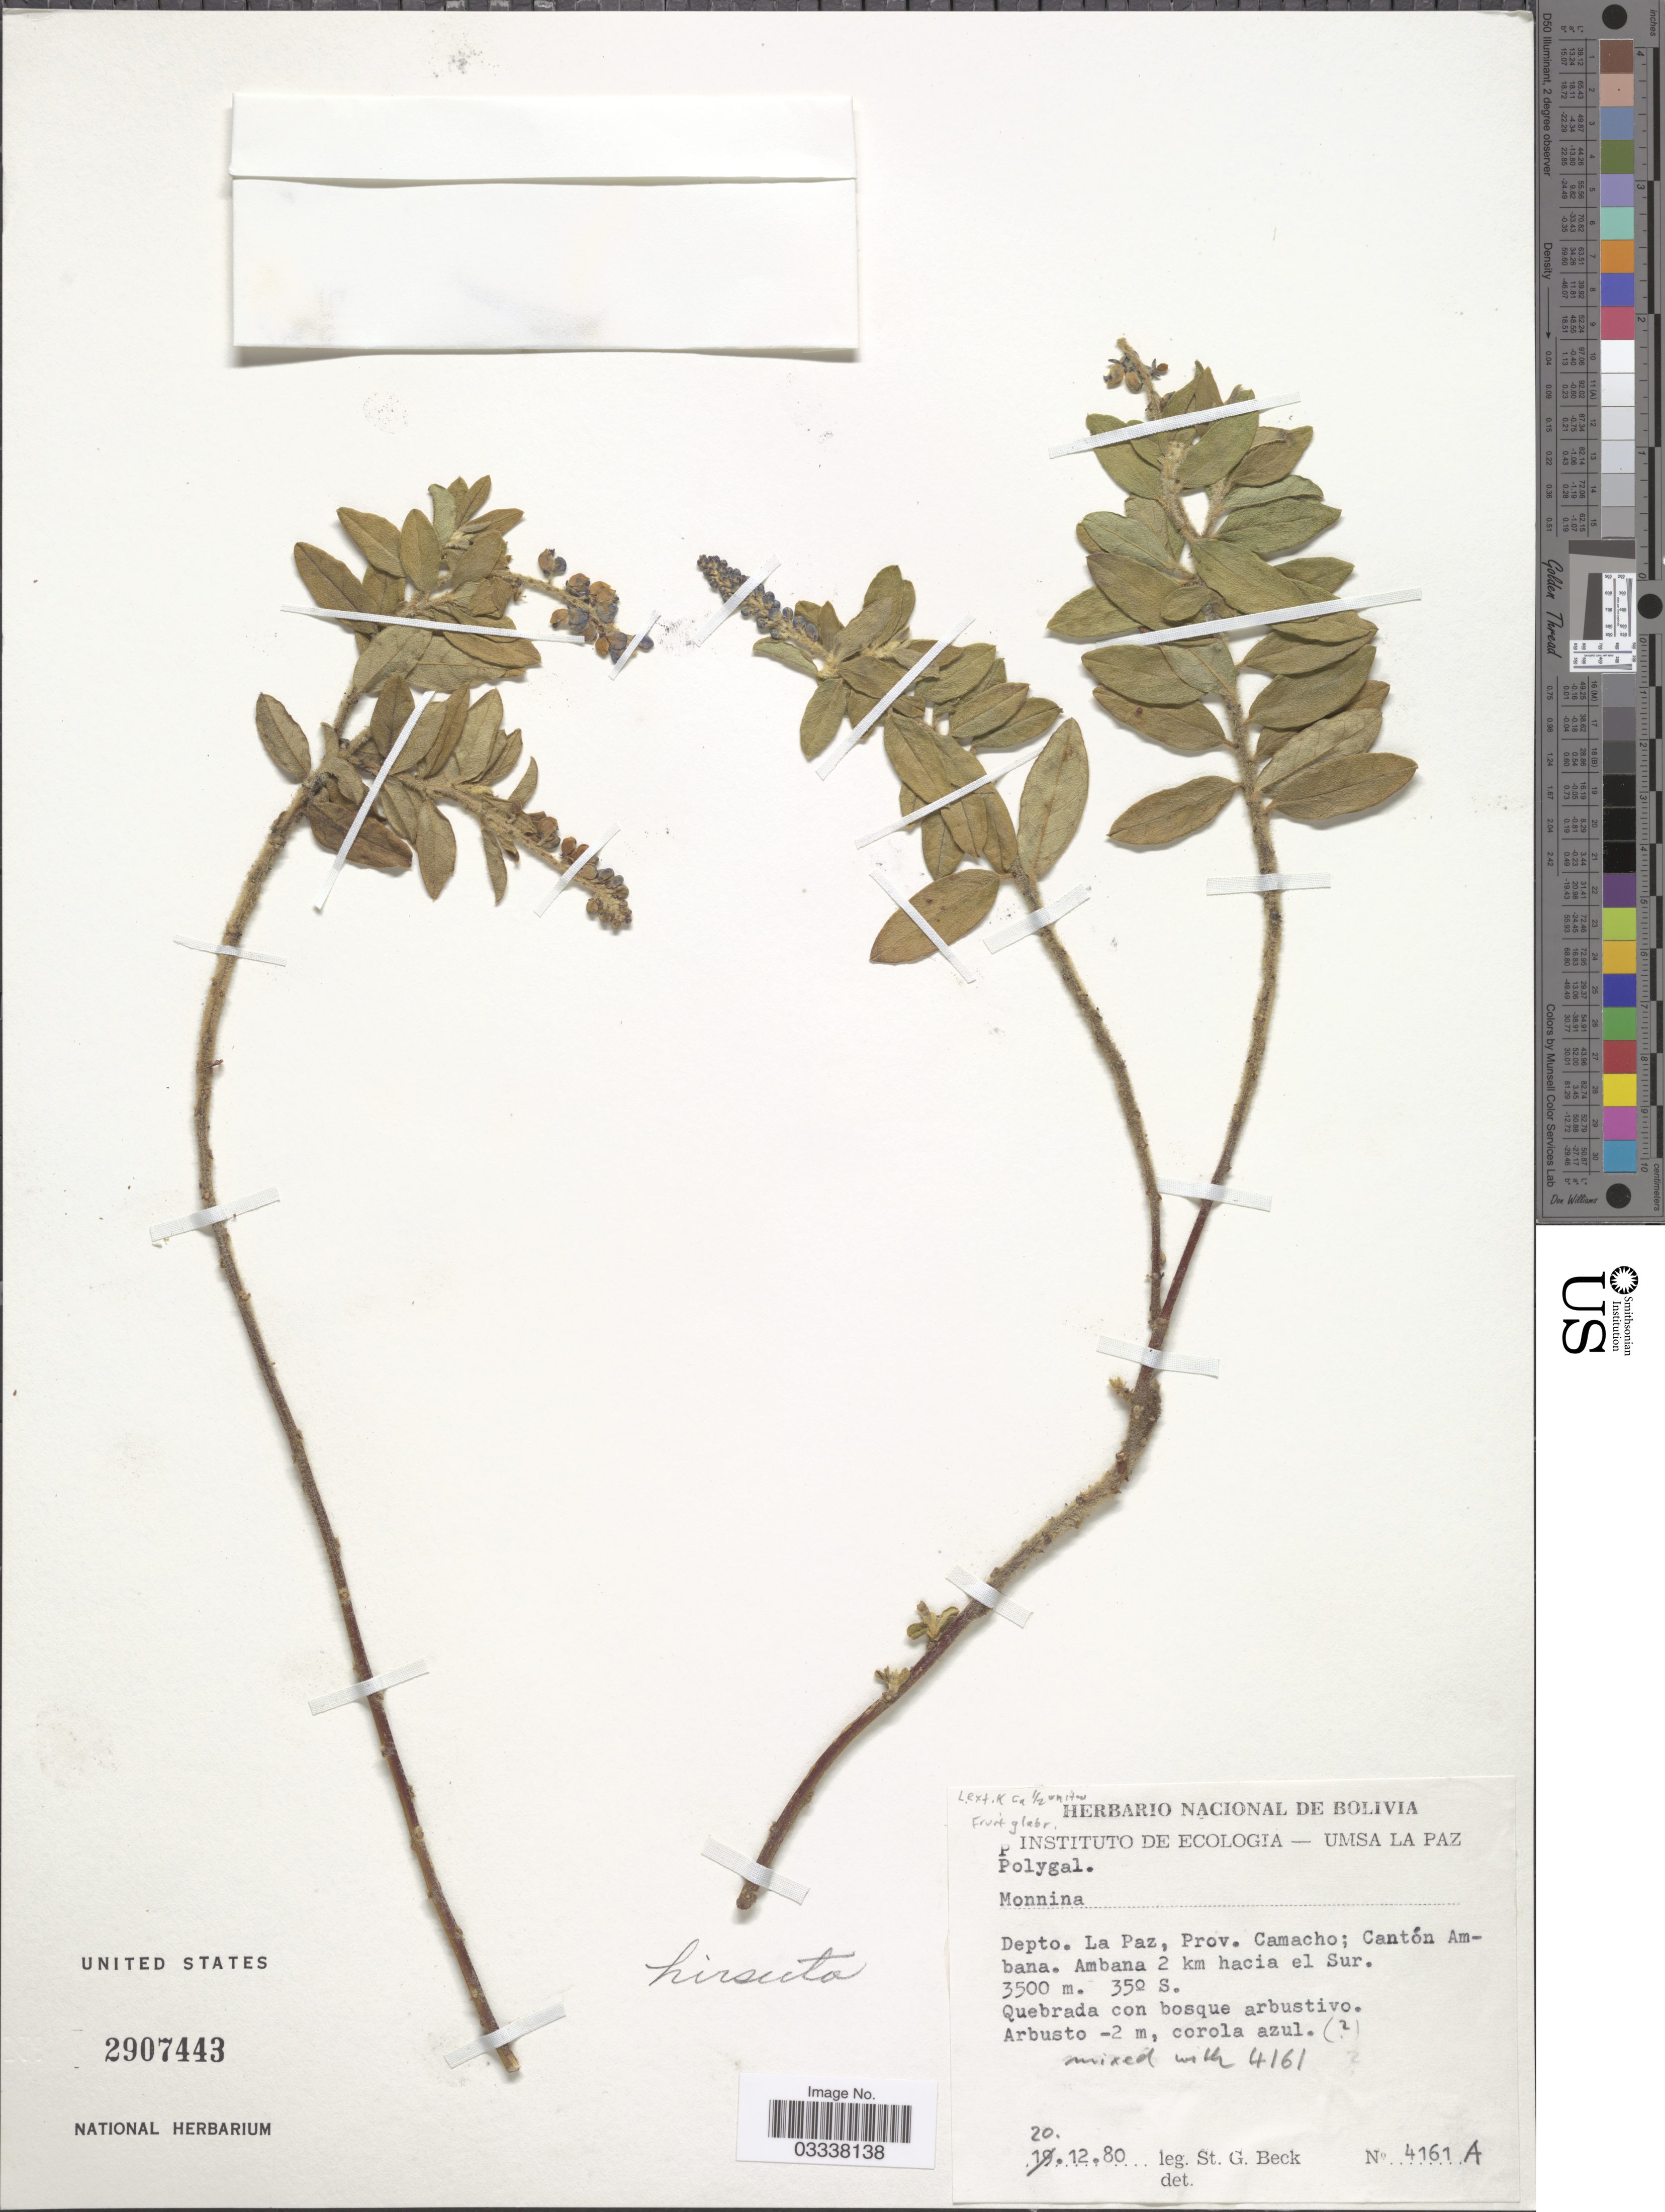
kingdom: Plantae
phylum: Tracheophyta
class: Magnoliopsida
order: Fabales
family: Polygalaceae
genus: Monnina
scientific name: Monnina sp.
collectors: S. G. Beck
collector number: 4161A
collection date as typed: Transcribed d/m/y: 20/12/80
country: Bolivia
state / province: La Paz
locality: Depto. La Paz, Prov. Camacho; Cantón Ambana. Ambana 2 km hacia el Sur.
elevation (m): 3500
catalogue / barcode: US 2907443